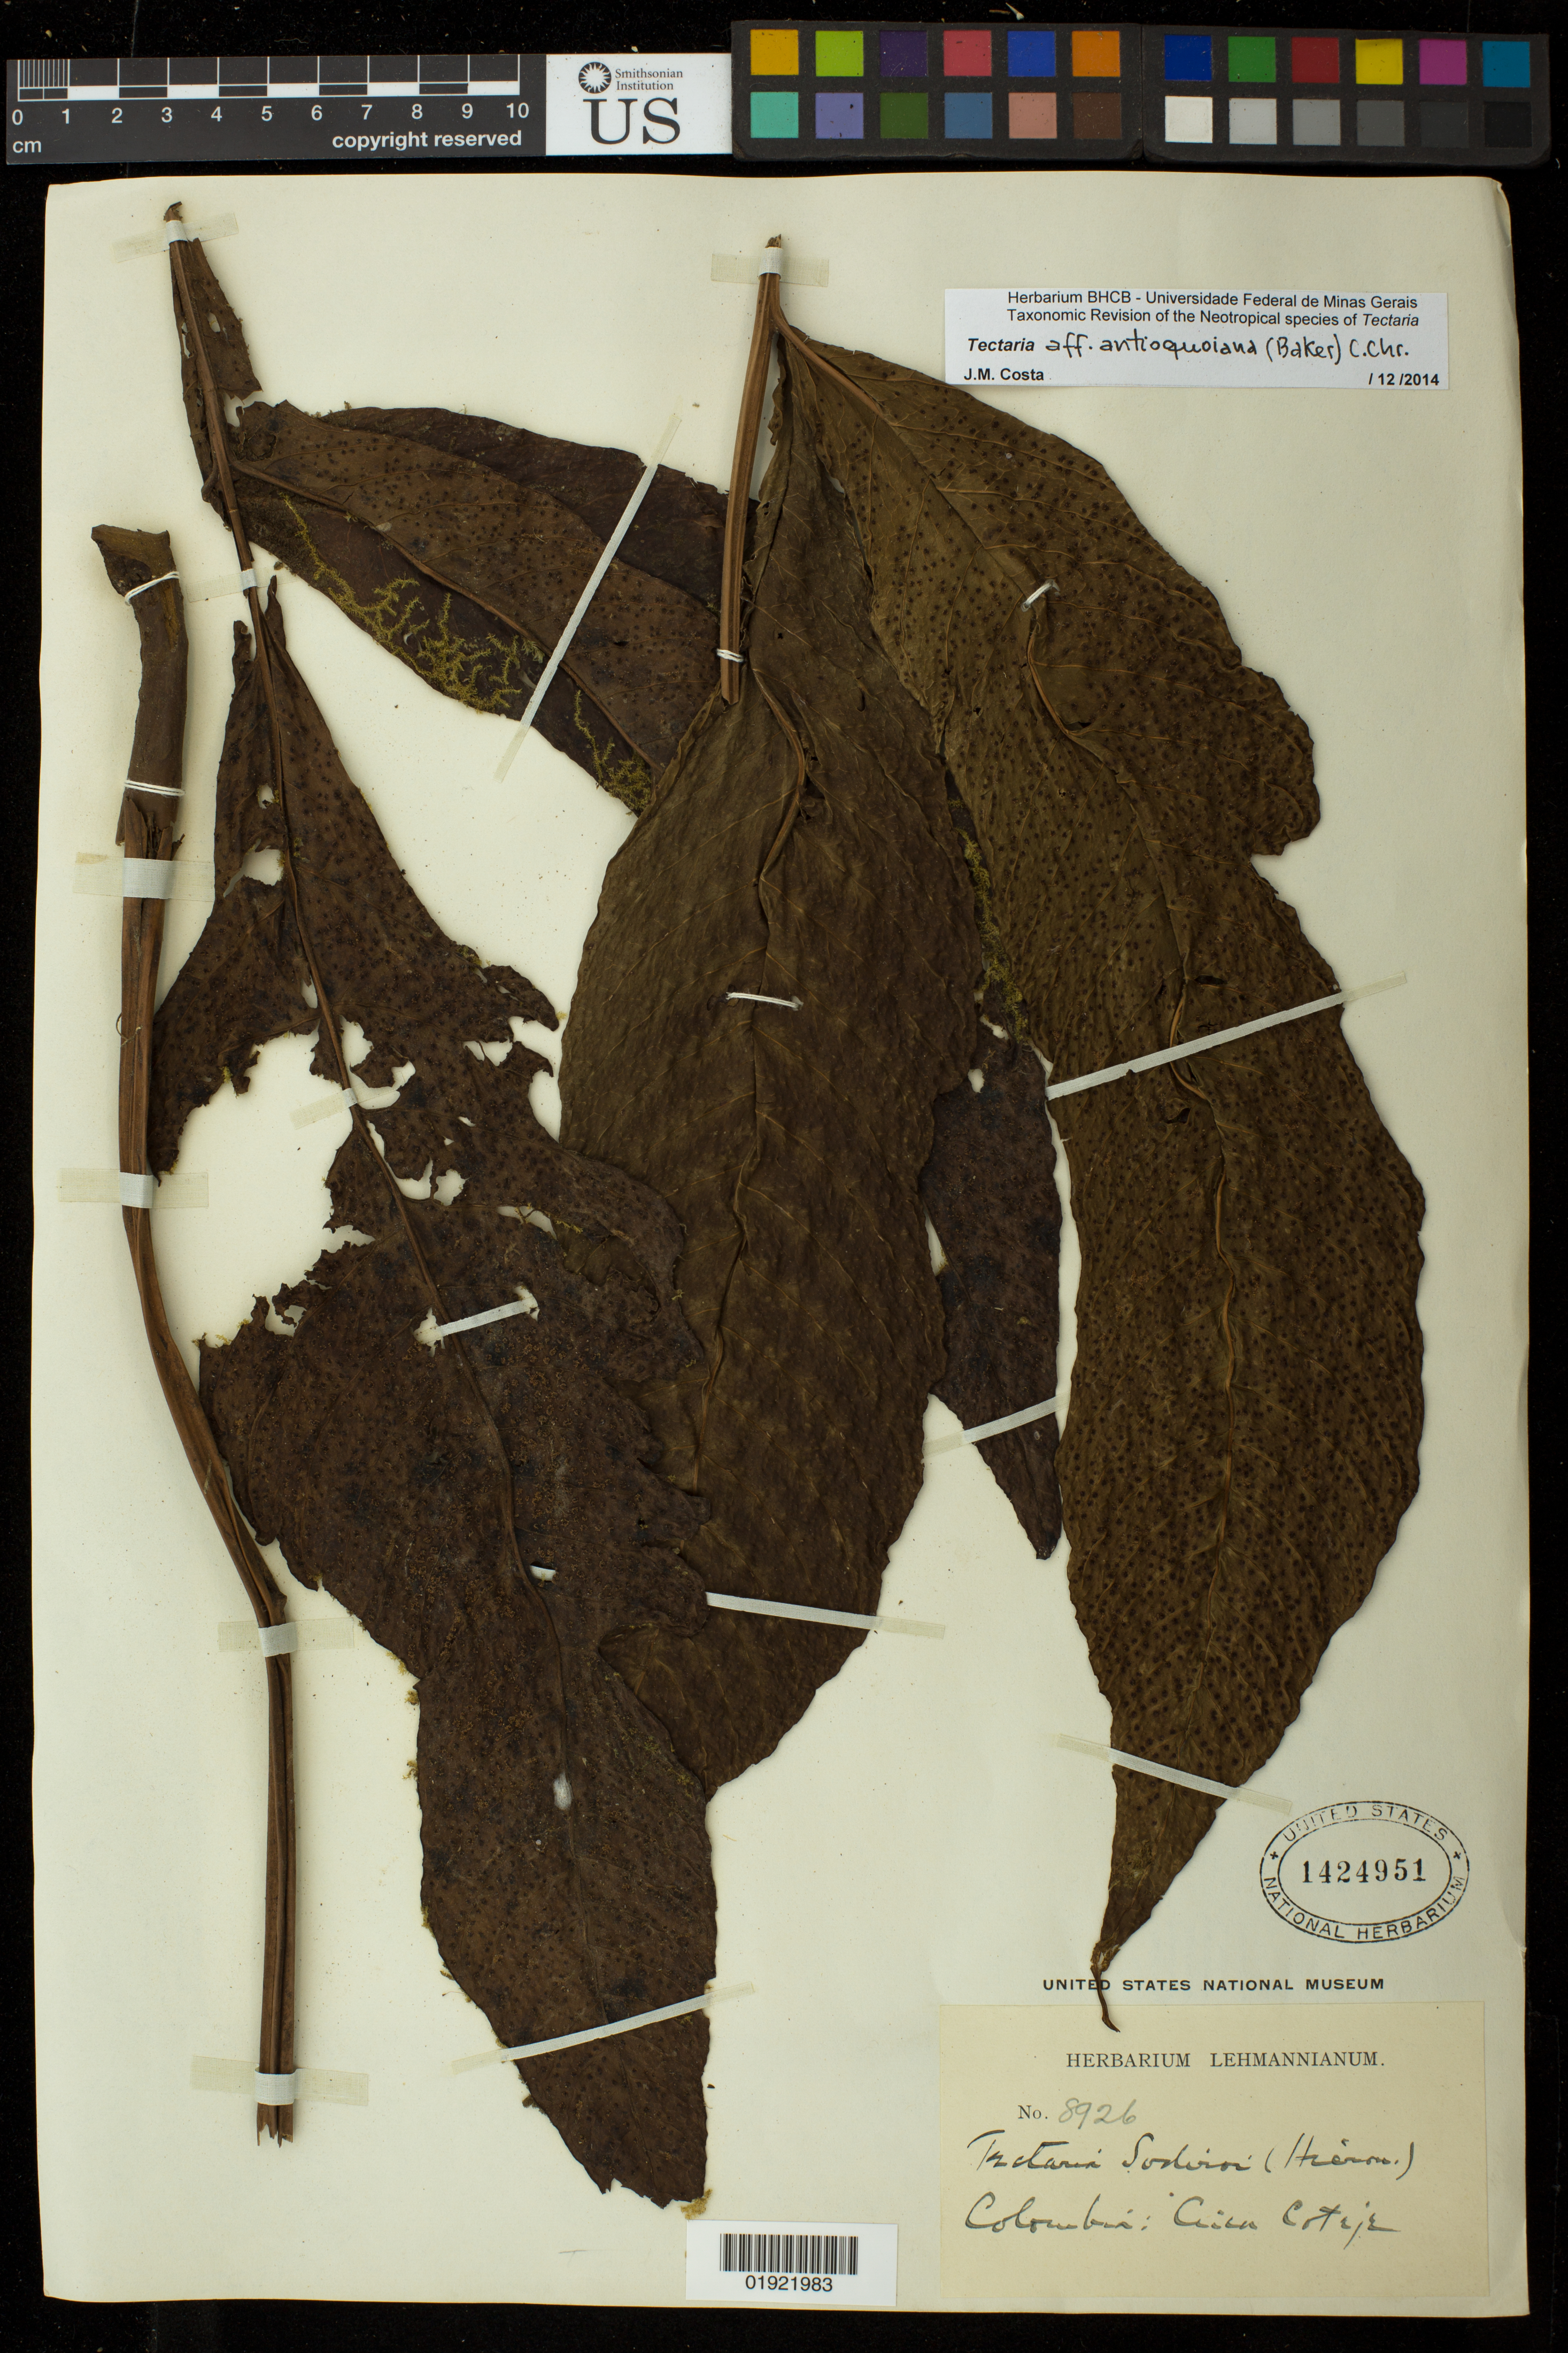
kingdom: Plantae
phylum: Tracheophyta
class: Polypodiopsida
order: Polypodiales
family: Tectariaceae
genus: Tectaria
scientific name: Tectaria antioquoiana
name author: (Baker) C. Chr.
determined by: Costa, J. M.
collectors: ex herb. Lehmannianum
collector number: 8926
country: Colombia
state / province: Cauca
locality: Colombia: Circa(?) Coteje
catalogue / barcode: US 1424951